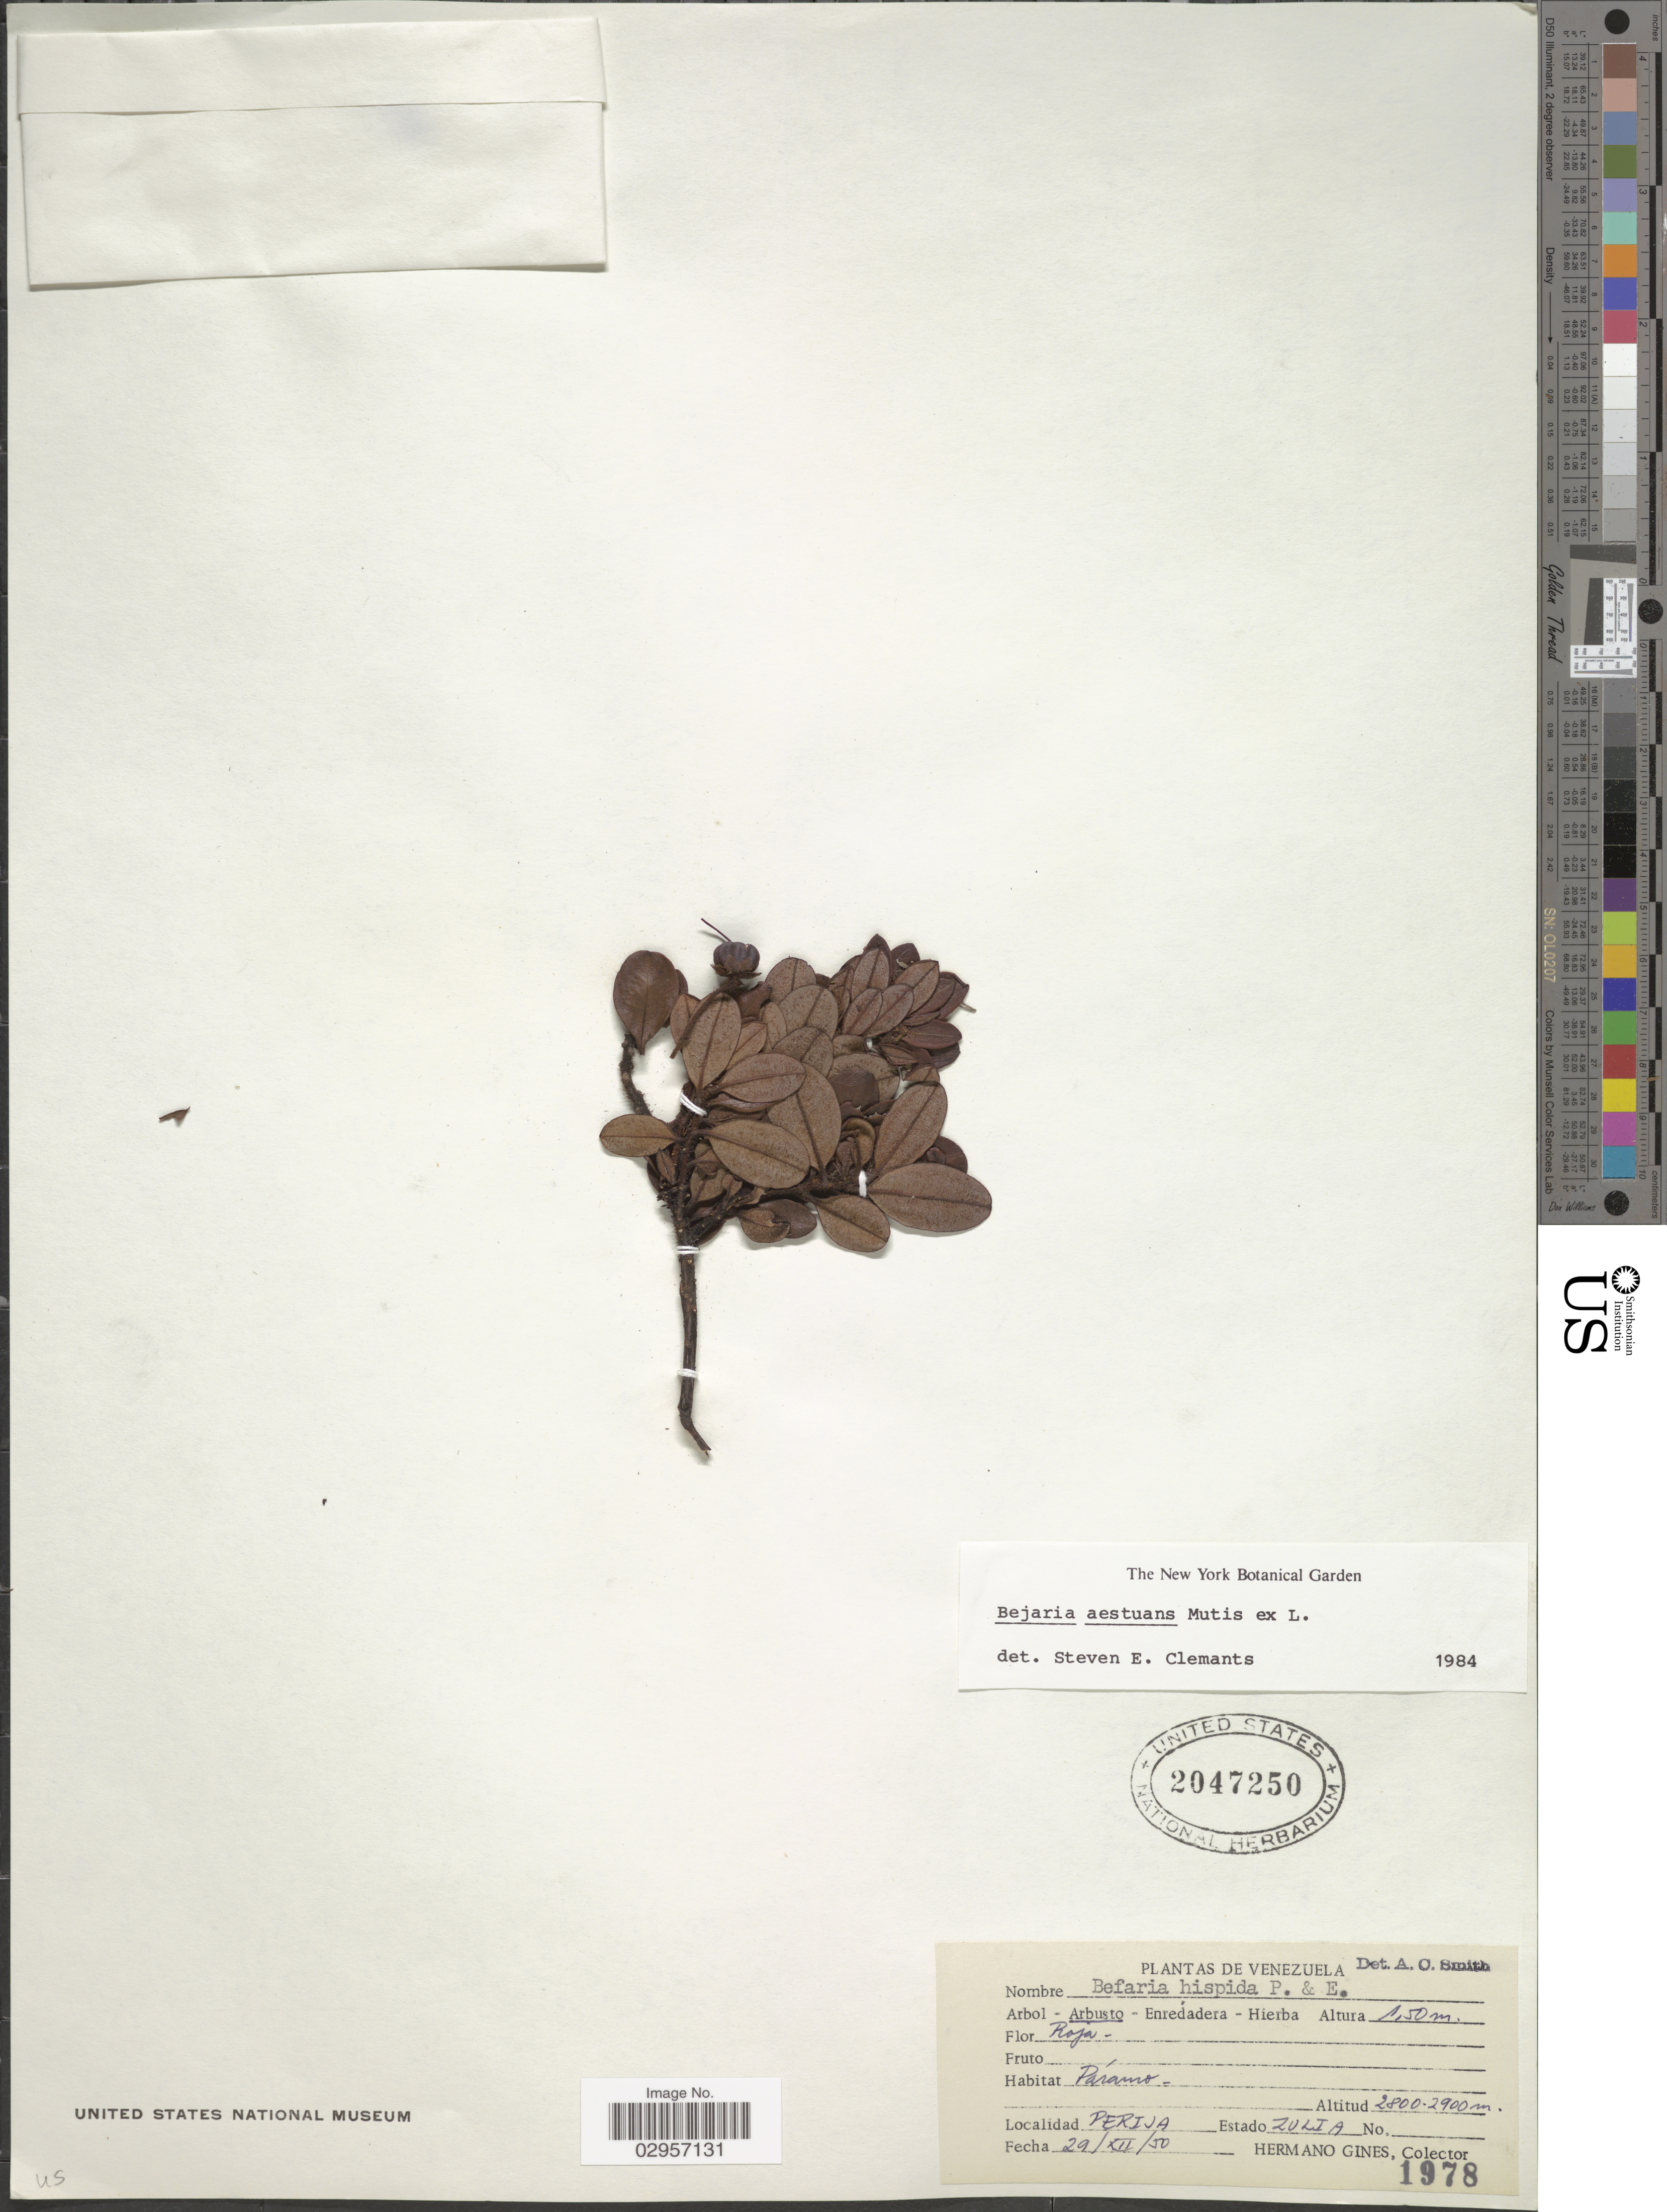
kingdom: Plantae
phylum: Tracheophyta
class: Magnoliopsida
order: Ericales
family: Ericaceae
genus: Befaria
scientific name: Befaria aestuans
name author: Mutis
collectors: Bro. Gines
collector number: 1978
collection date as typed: Transcribed d/m/y: 29/12/50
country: Venezuela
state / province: Zulia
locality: Perija. Estado Zulia.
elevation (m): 2800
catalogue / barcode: US 2047250